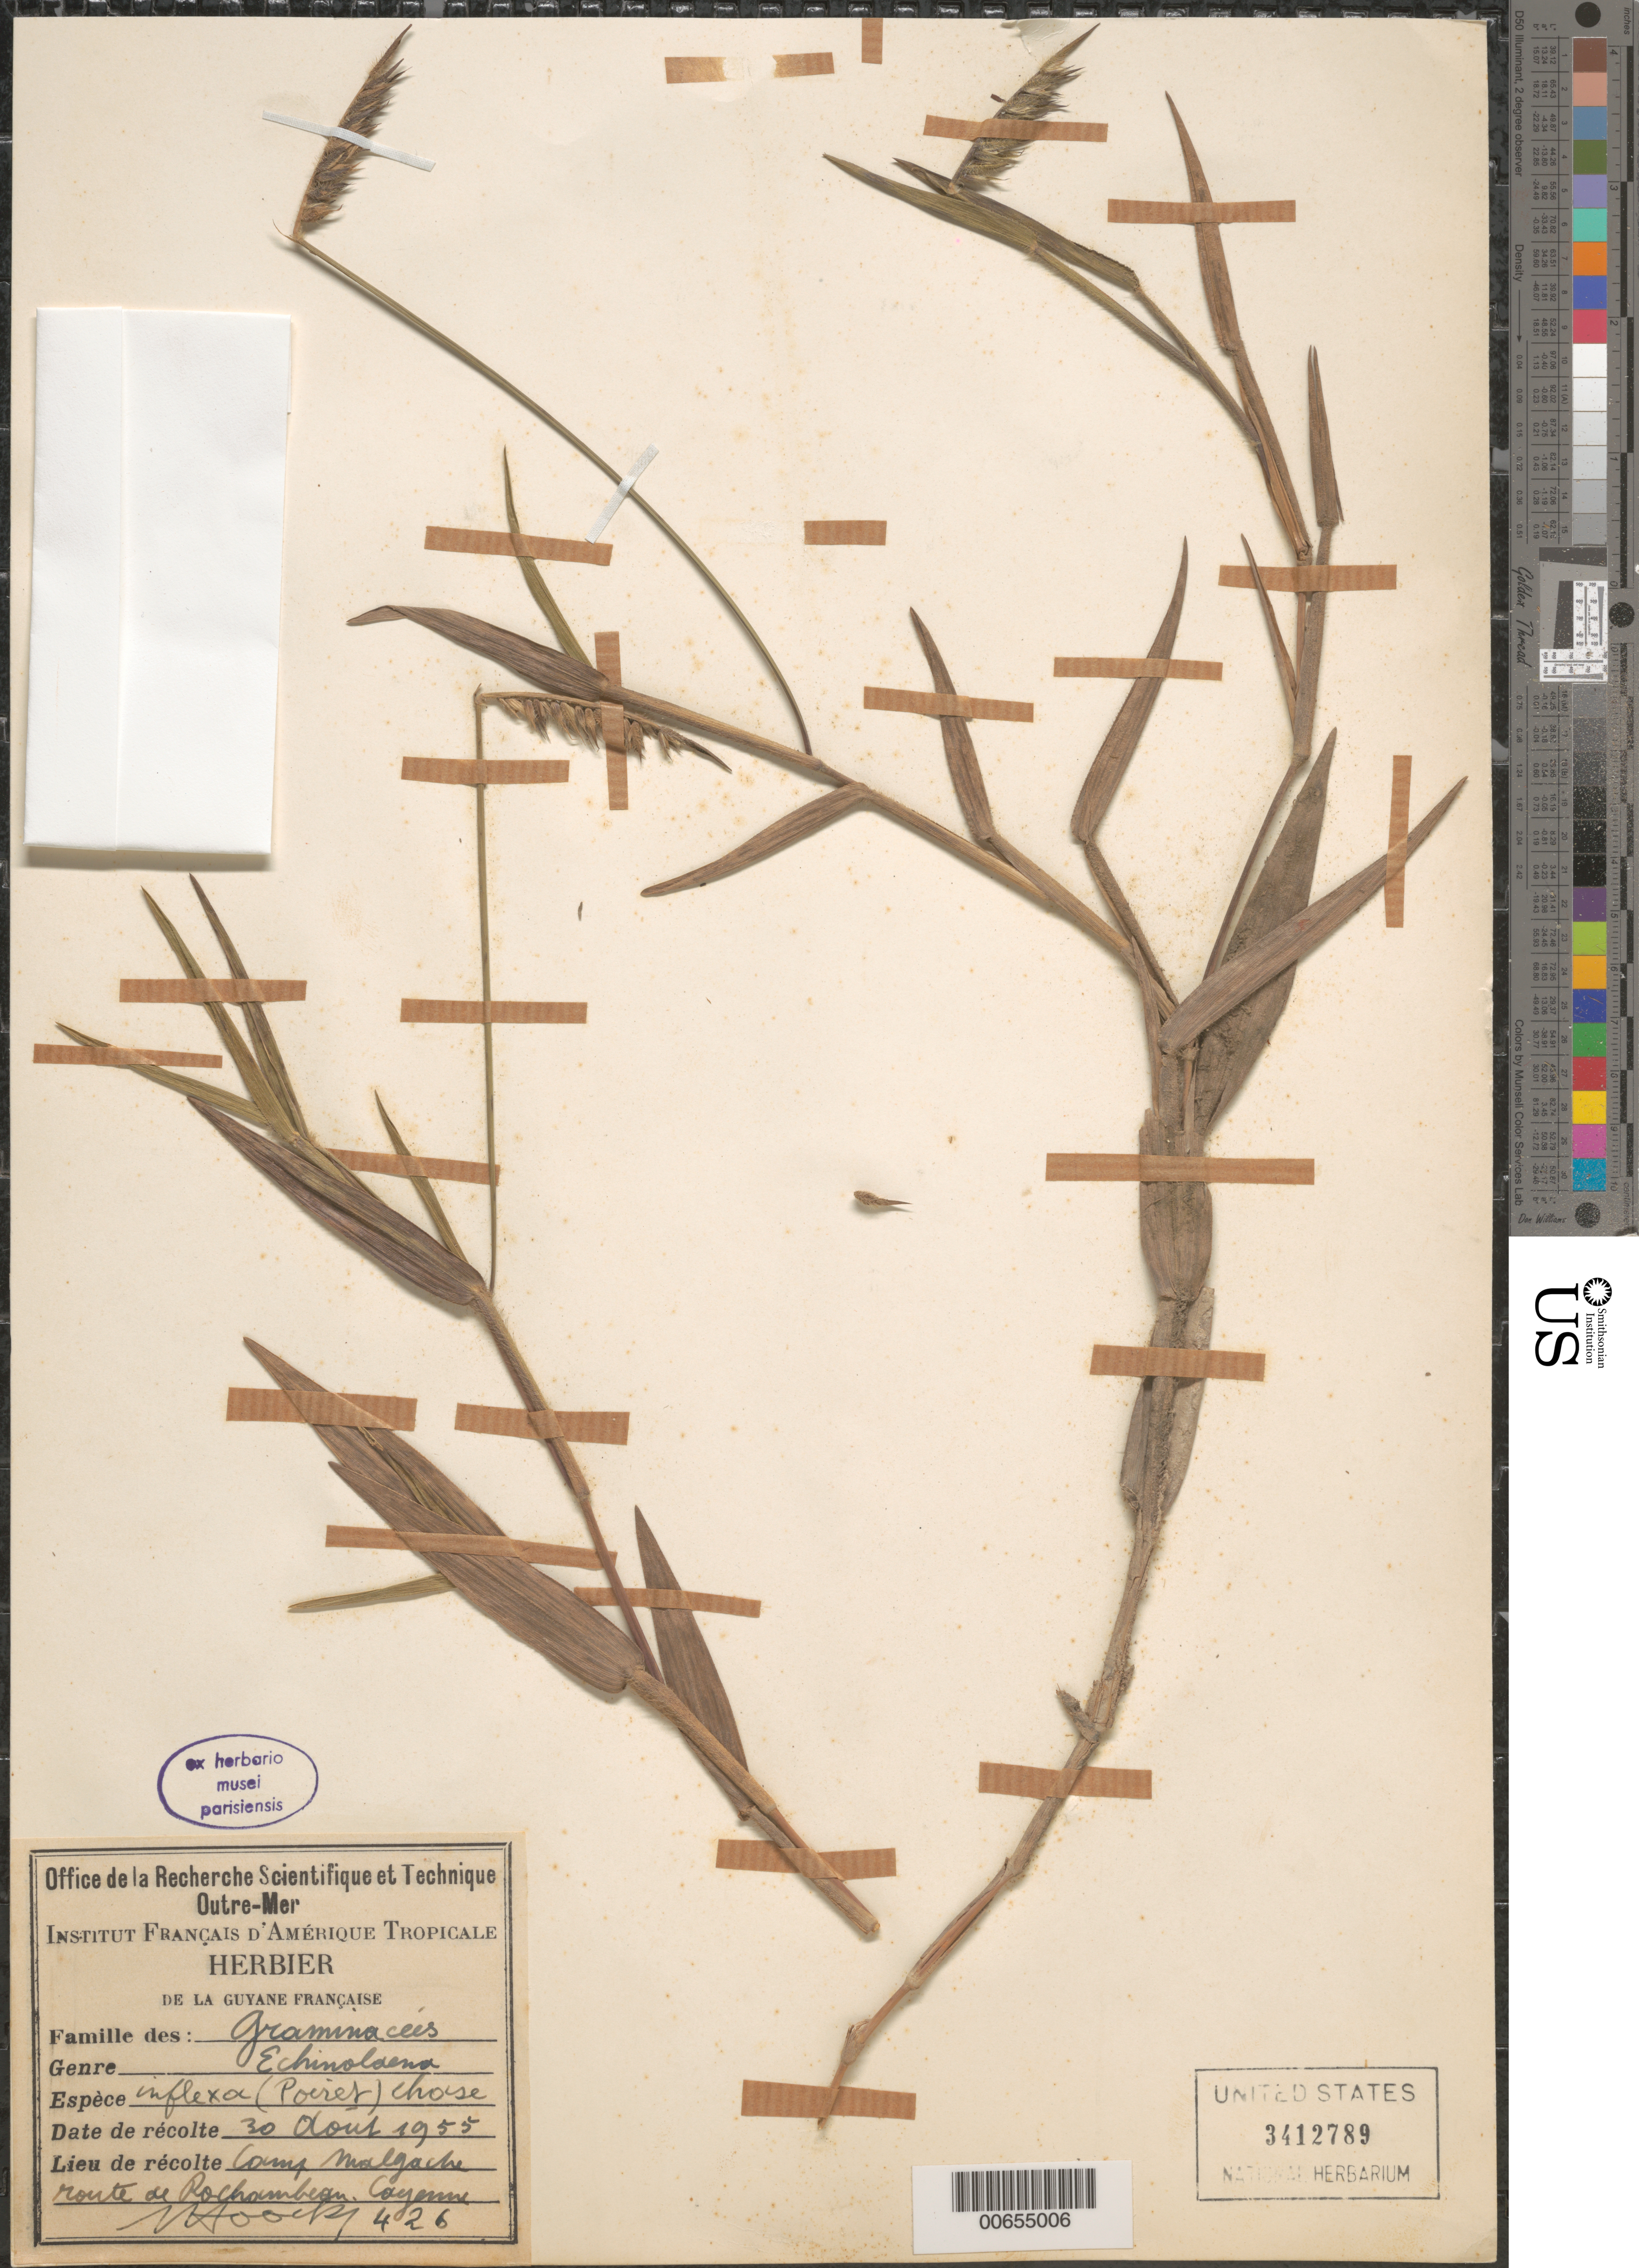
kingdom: Plantae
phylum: Tracheophyta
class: Liliopsida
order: Poales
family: Poaceae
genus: Echinolaena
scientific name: Echinolaena inflexa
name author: (Poir.) Chase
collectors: J. Hoock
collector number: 426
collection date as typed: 30-Aug-55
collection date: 1955-08-30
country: French Guiana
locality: Camp Malgache, route de Rochambeau, Cayenne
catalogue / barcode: US 3412789